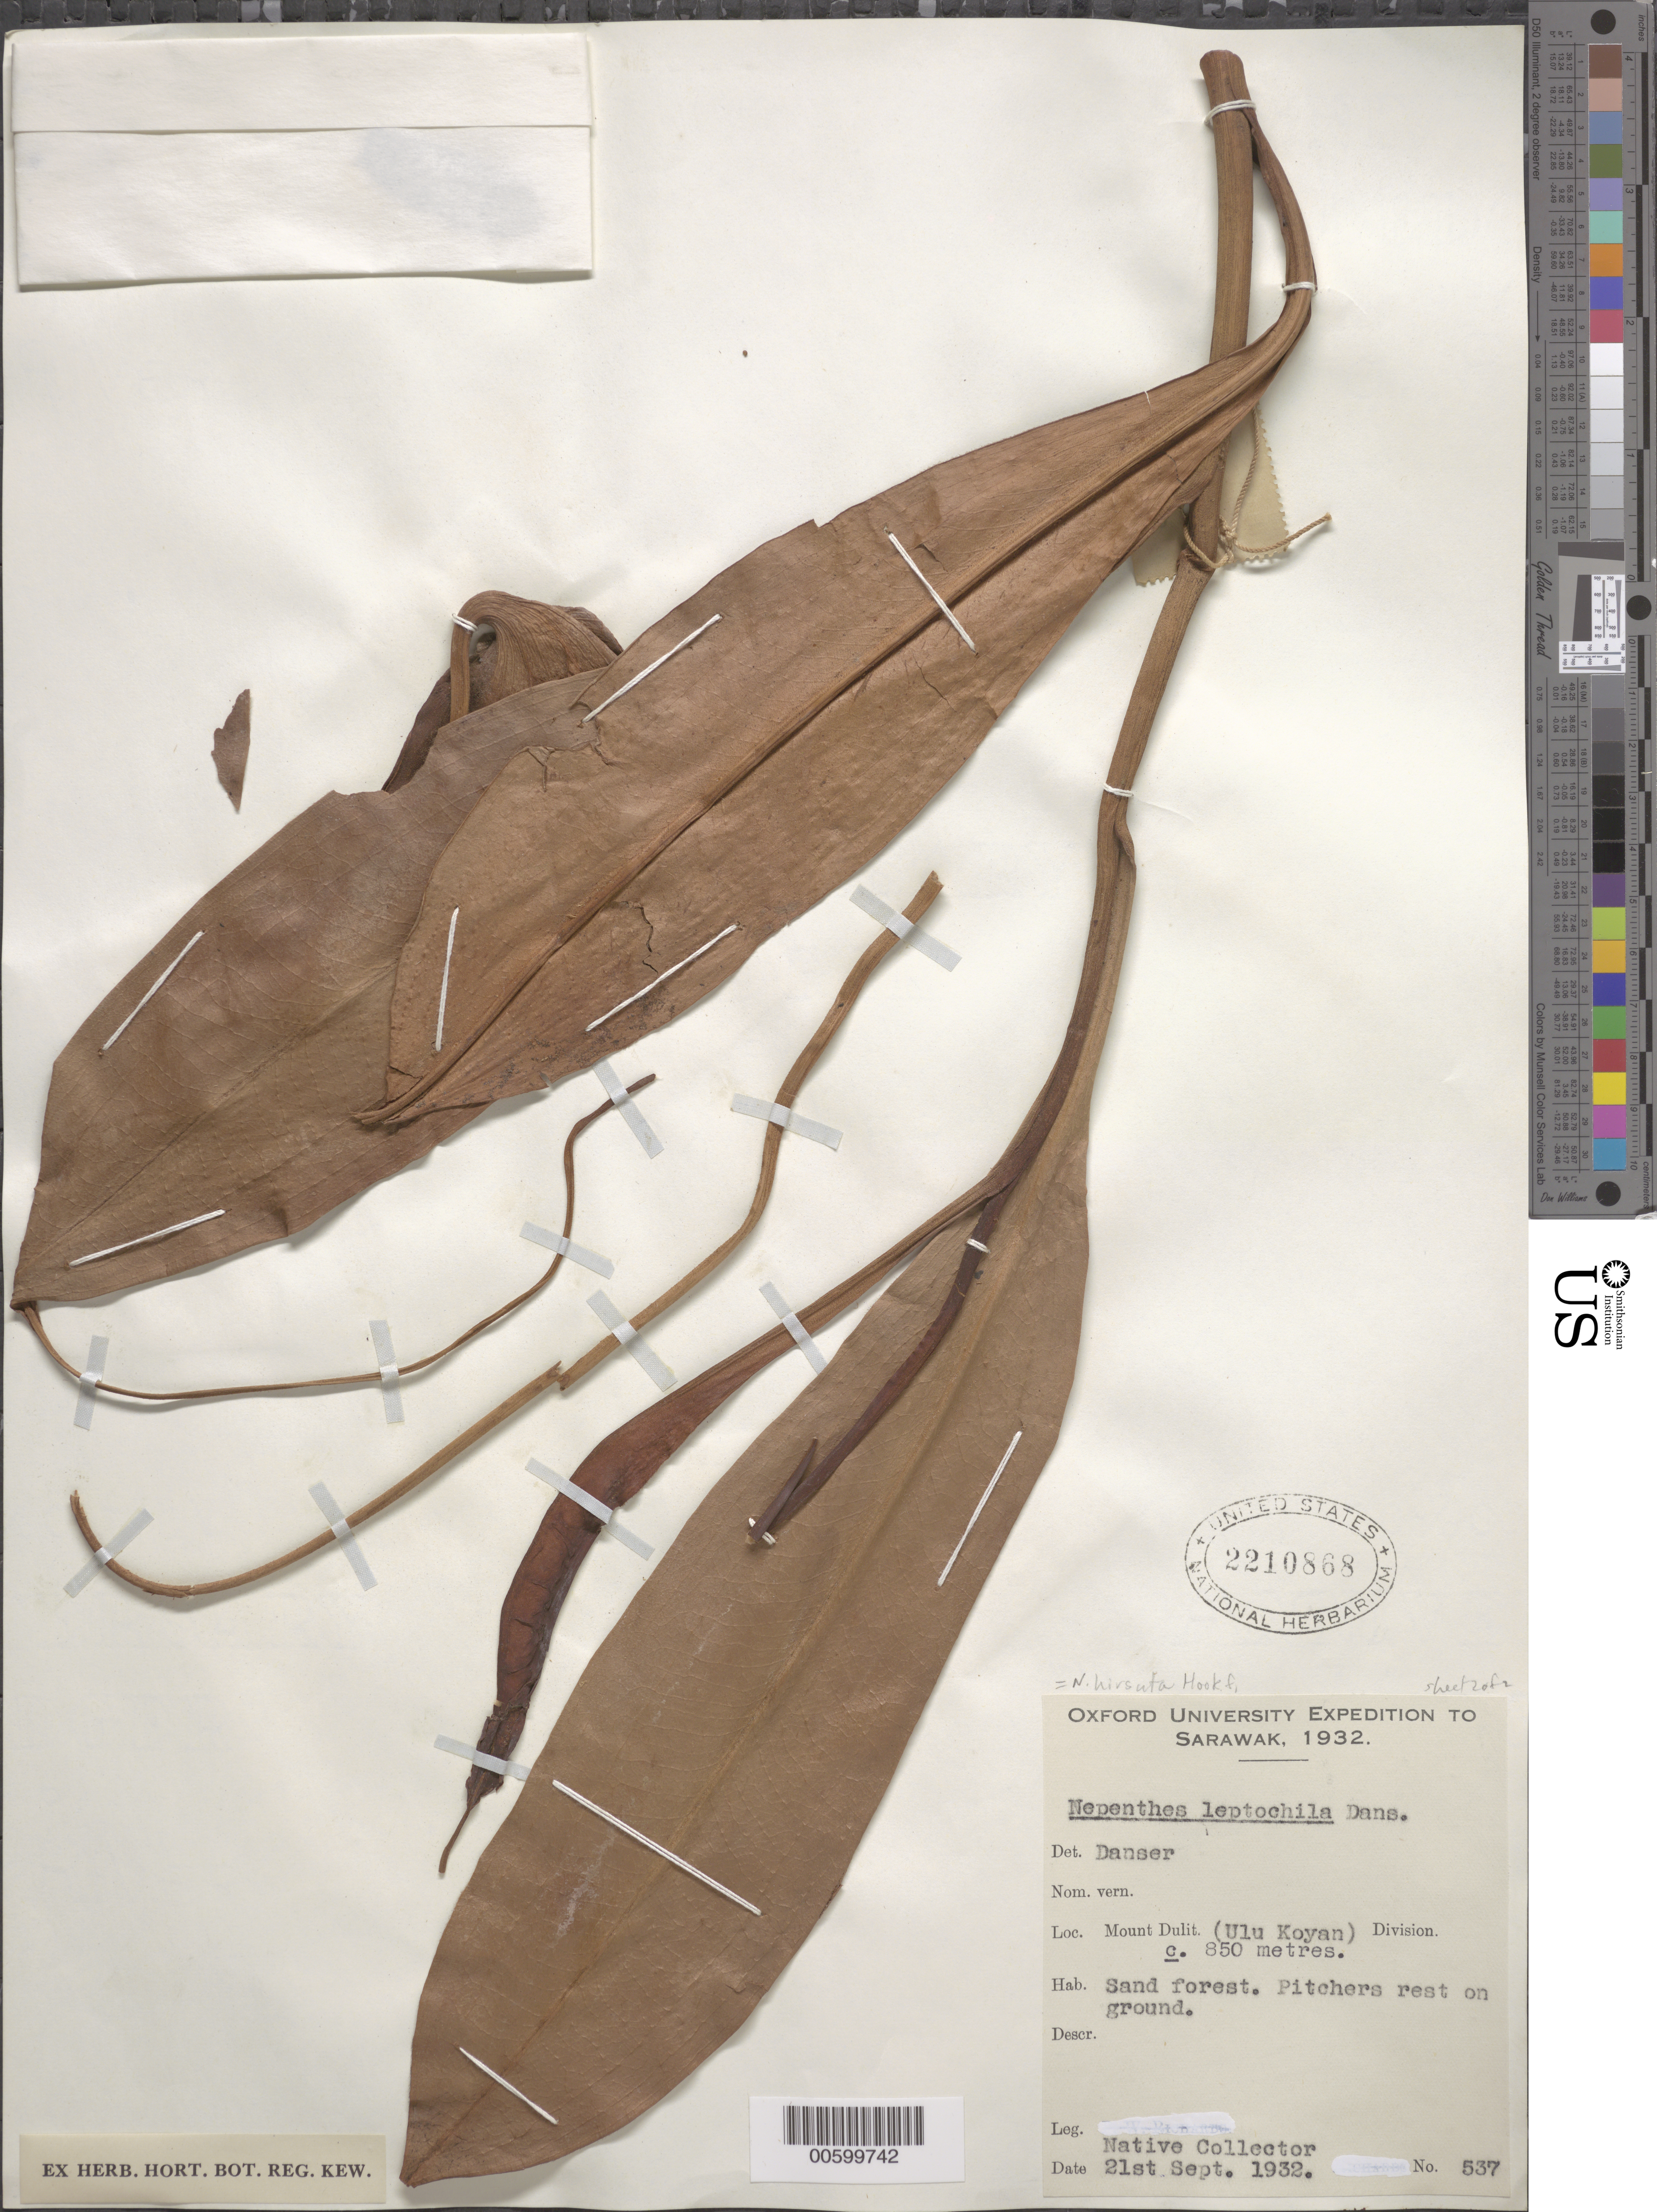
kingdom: Plantae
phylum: Tracheophyta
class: Magnoliopsida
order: Caryophyllales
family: Nepenthaceae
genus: Nepenthes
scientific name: Nepenthes hirsuta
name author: Hook. f.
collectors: Native collector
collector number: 537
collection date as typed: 21 Sep 1932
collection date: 1932-09-21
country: Malaysia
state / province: Sarawak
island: Borneo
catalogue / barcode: US 2210868